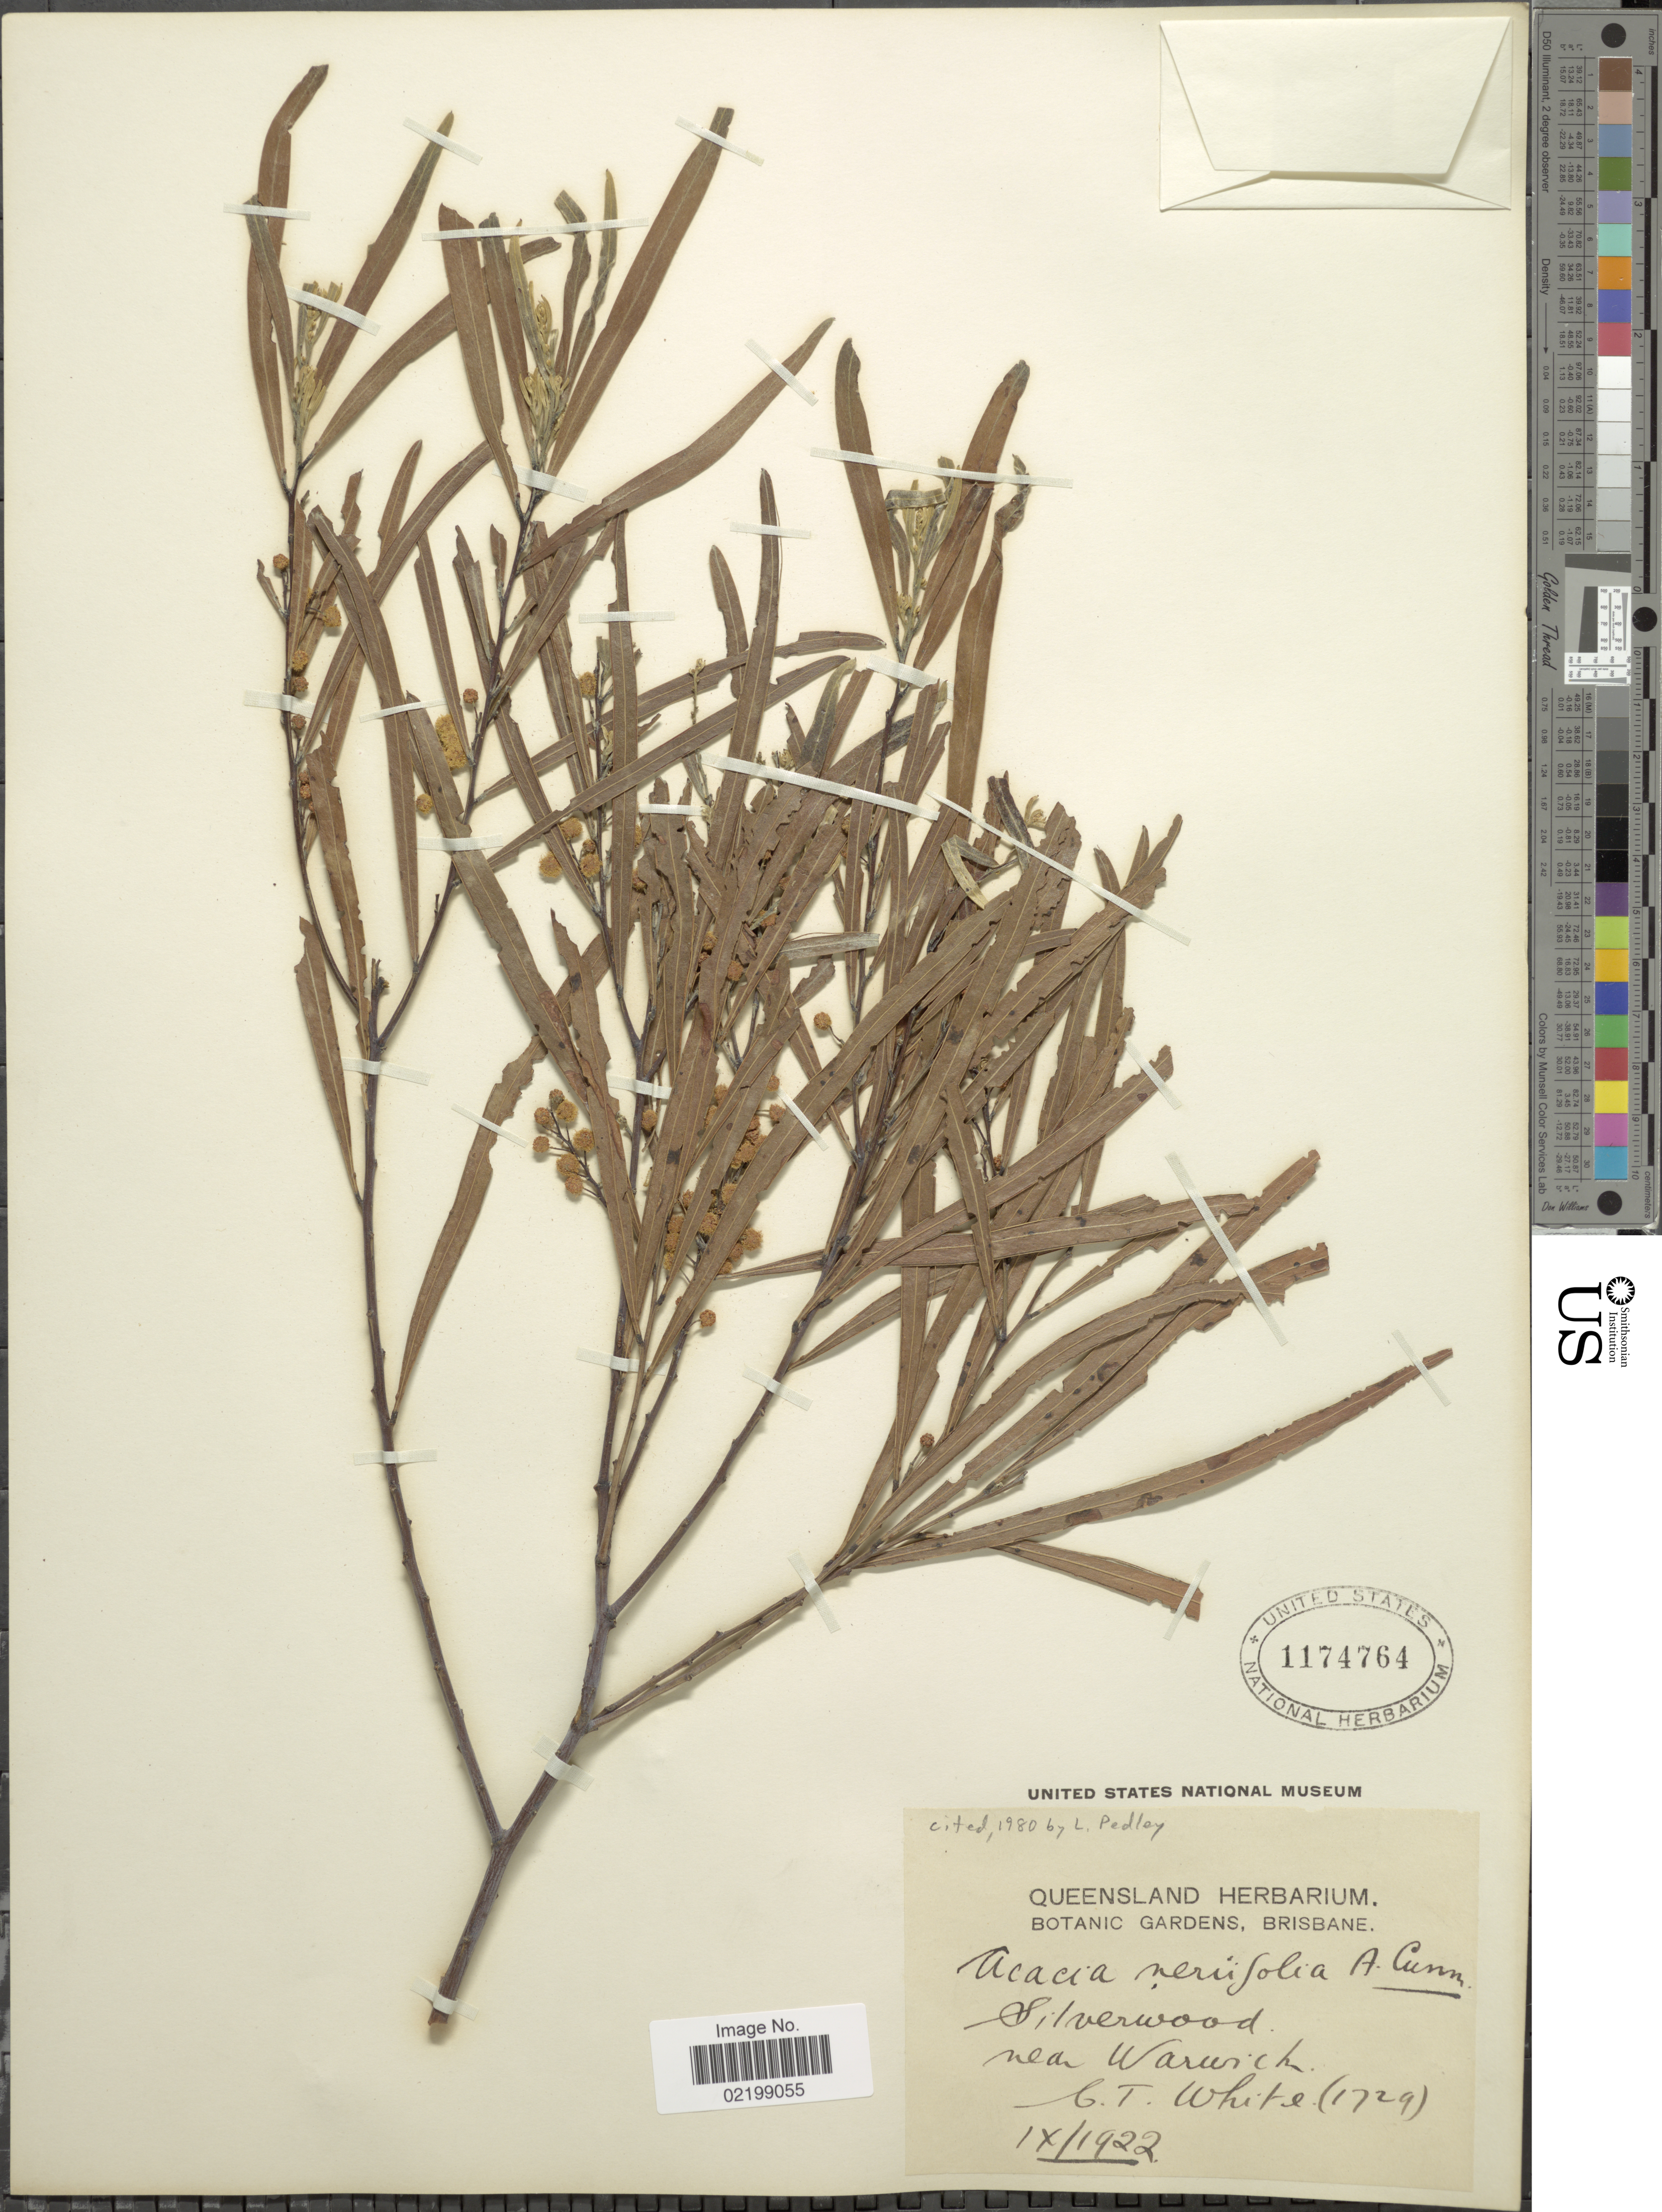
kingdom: Plantae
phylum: Tracheophyta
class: Magnoliopsida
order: Fabales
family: Fabaceae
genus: Acacia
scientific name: Acacia neriifolia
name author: A. Cunn. ex Benth.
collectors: C. T. White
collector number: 1729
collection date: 1922-09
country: Australia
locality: Silverwood, near Warwick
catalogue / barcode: US 1174764